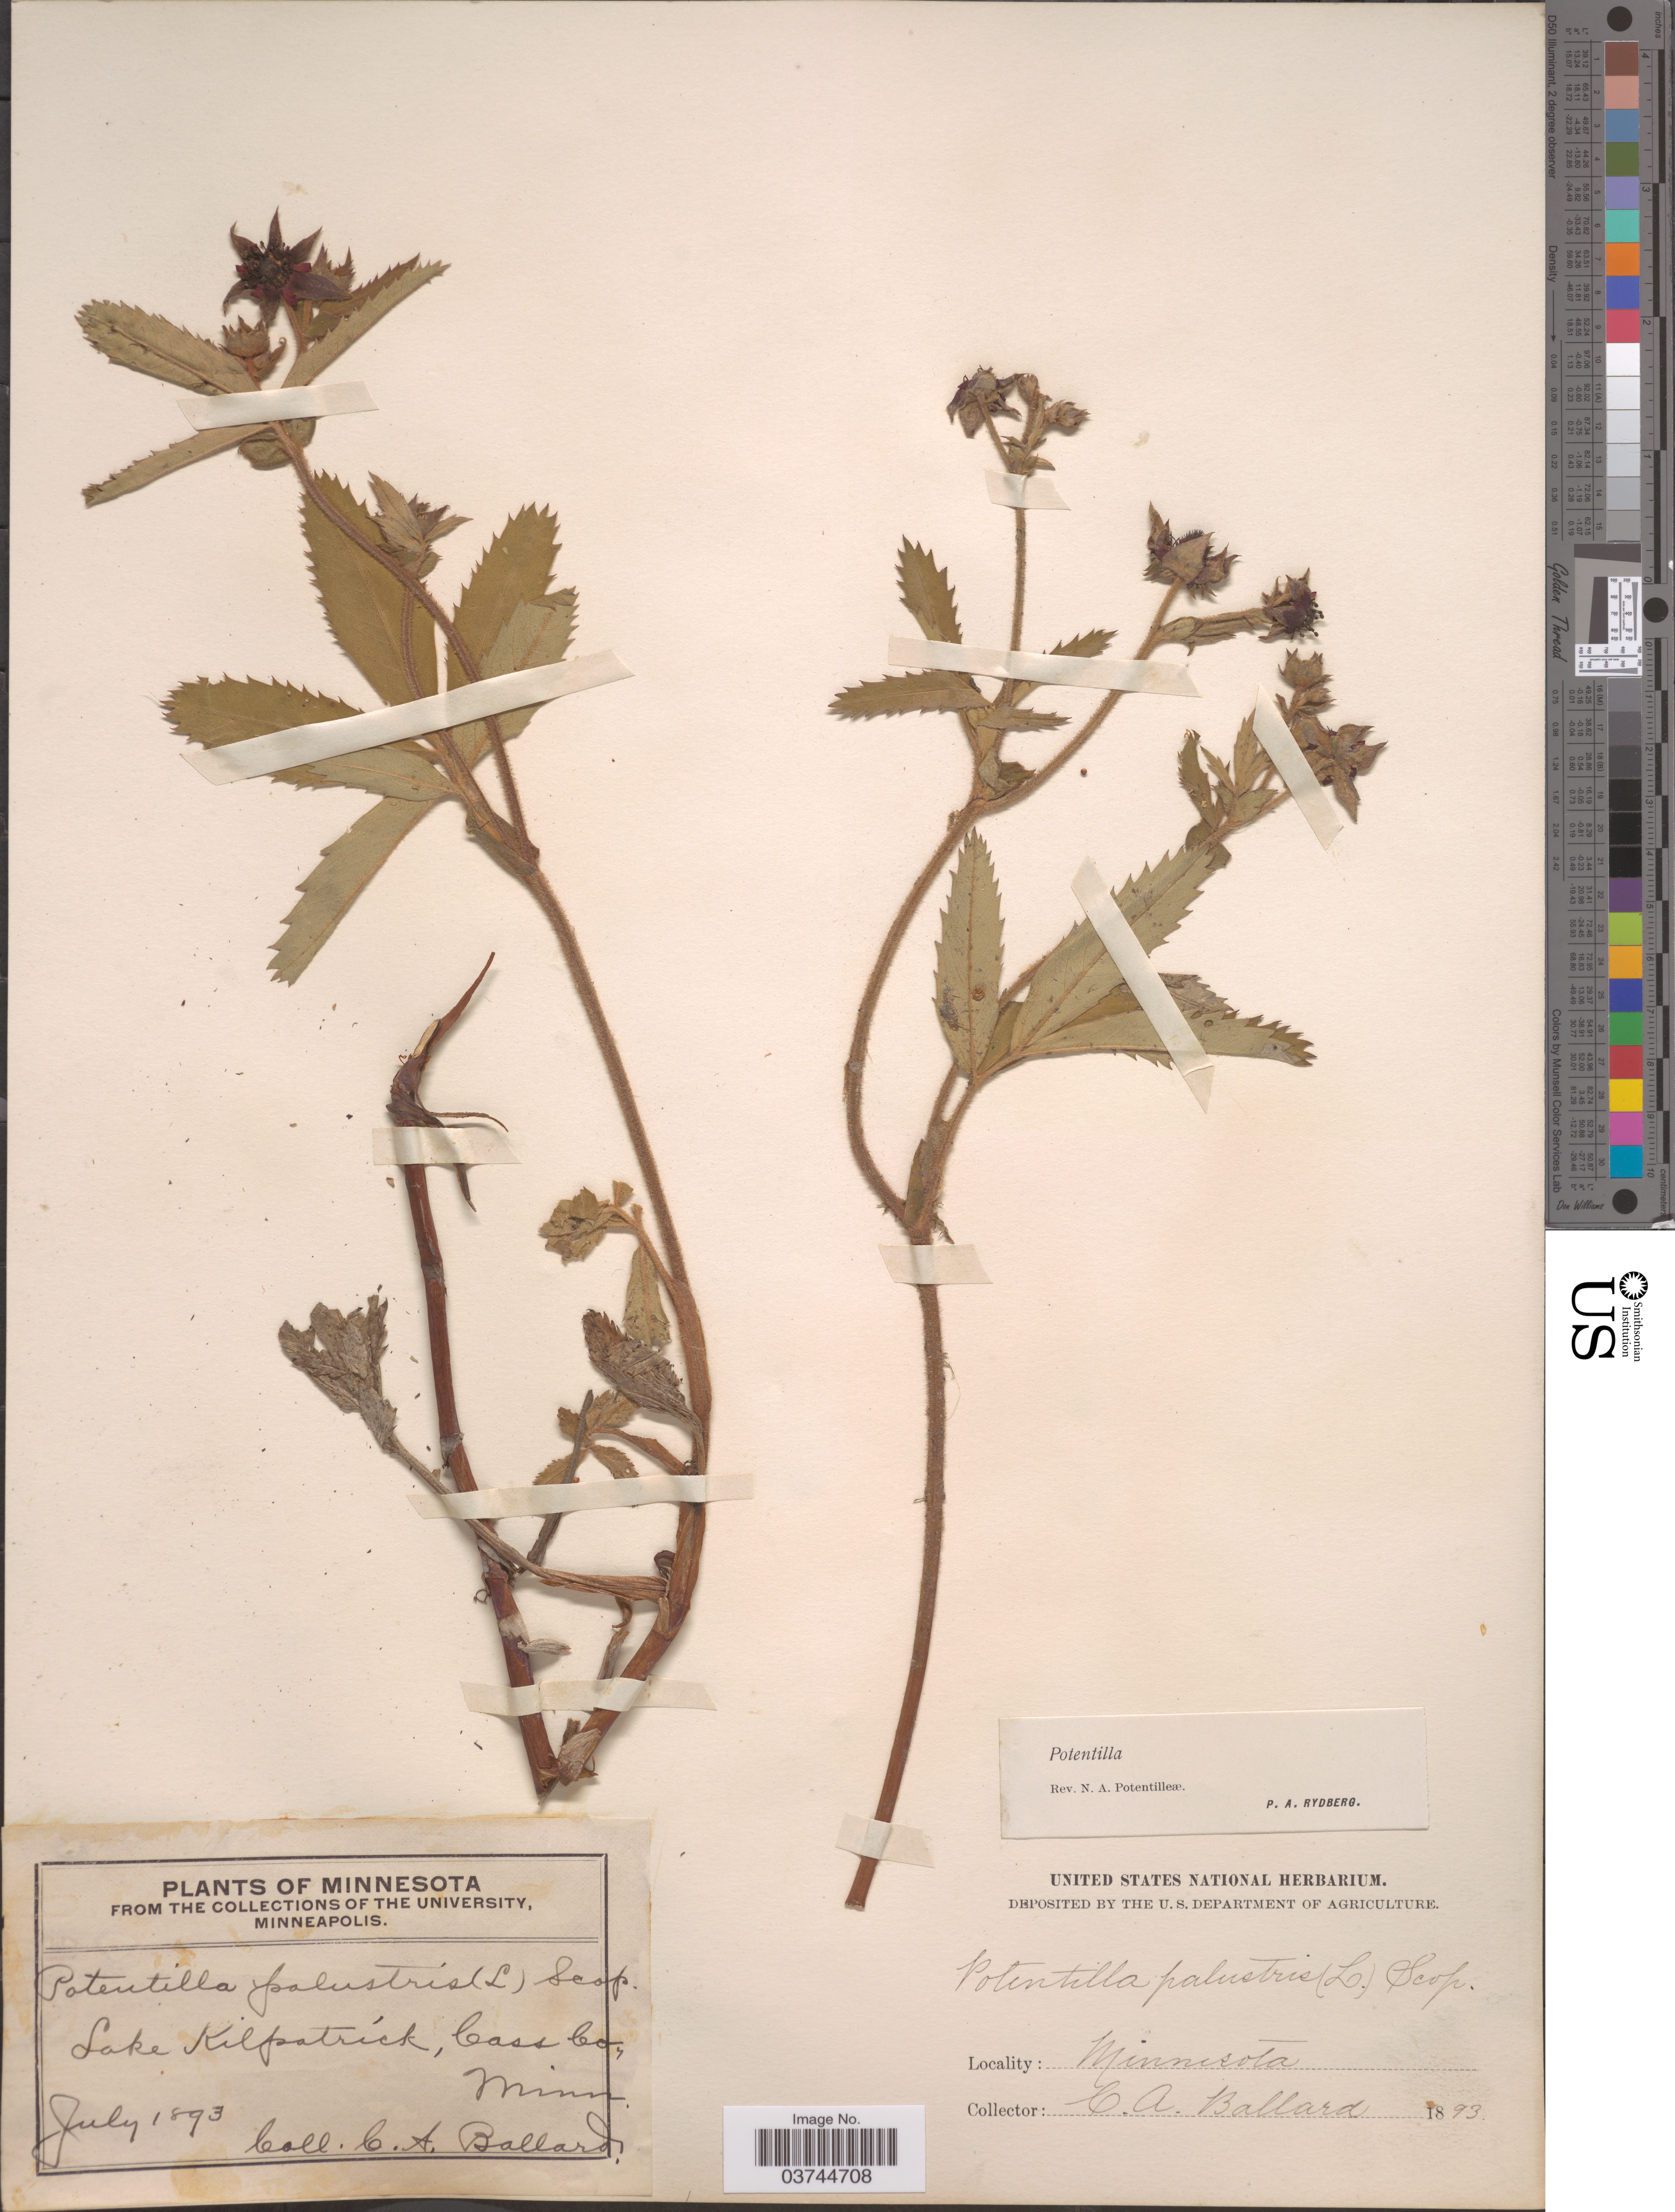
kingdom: Plantae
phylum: Tracheophyta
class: Magnoliopsida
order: Rosales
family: Rosaceae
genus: Comarum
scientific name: Comarum palustre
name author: L.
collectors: C. A. Ballard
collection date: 1893-07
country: United States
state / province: Minnesota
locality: Lake Kilpatrick, Cass Co.